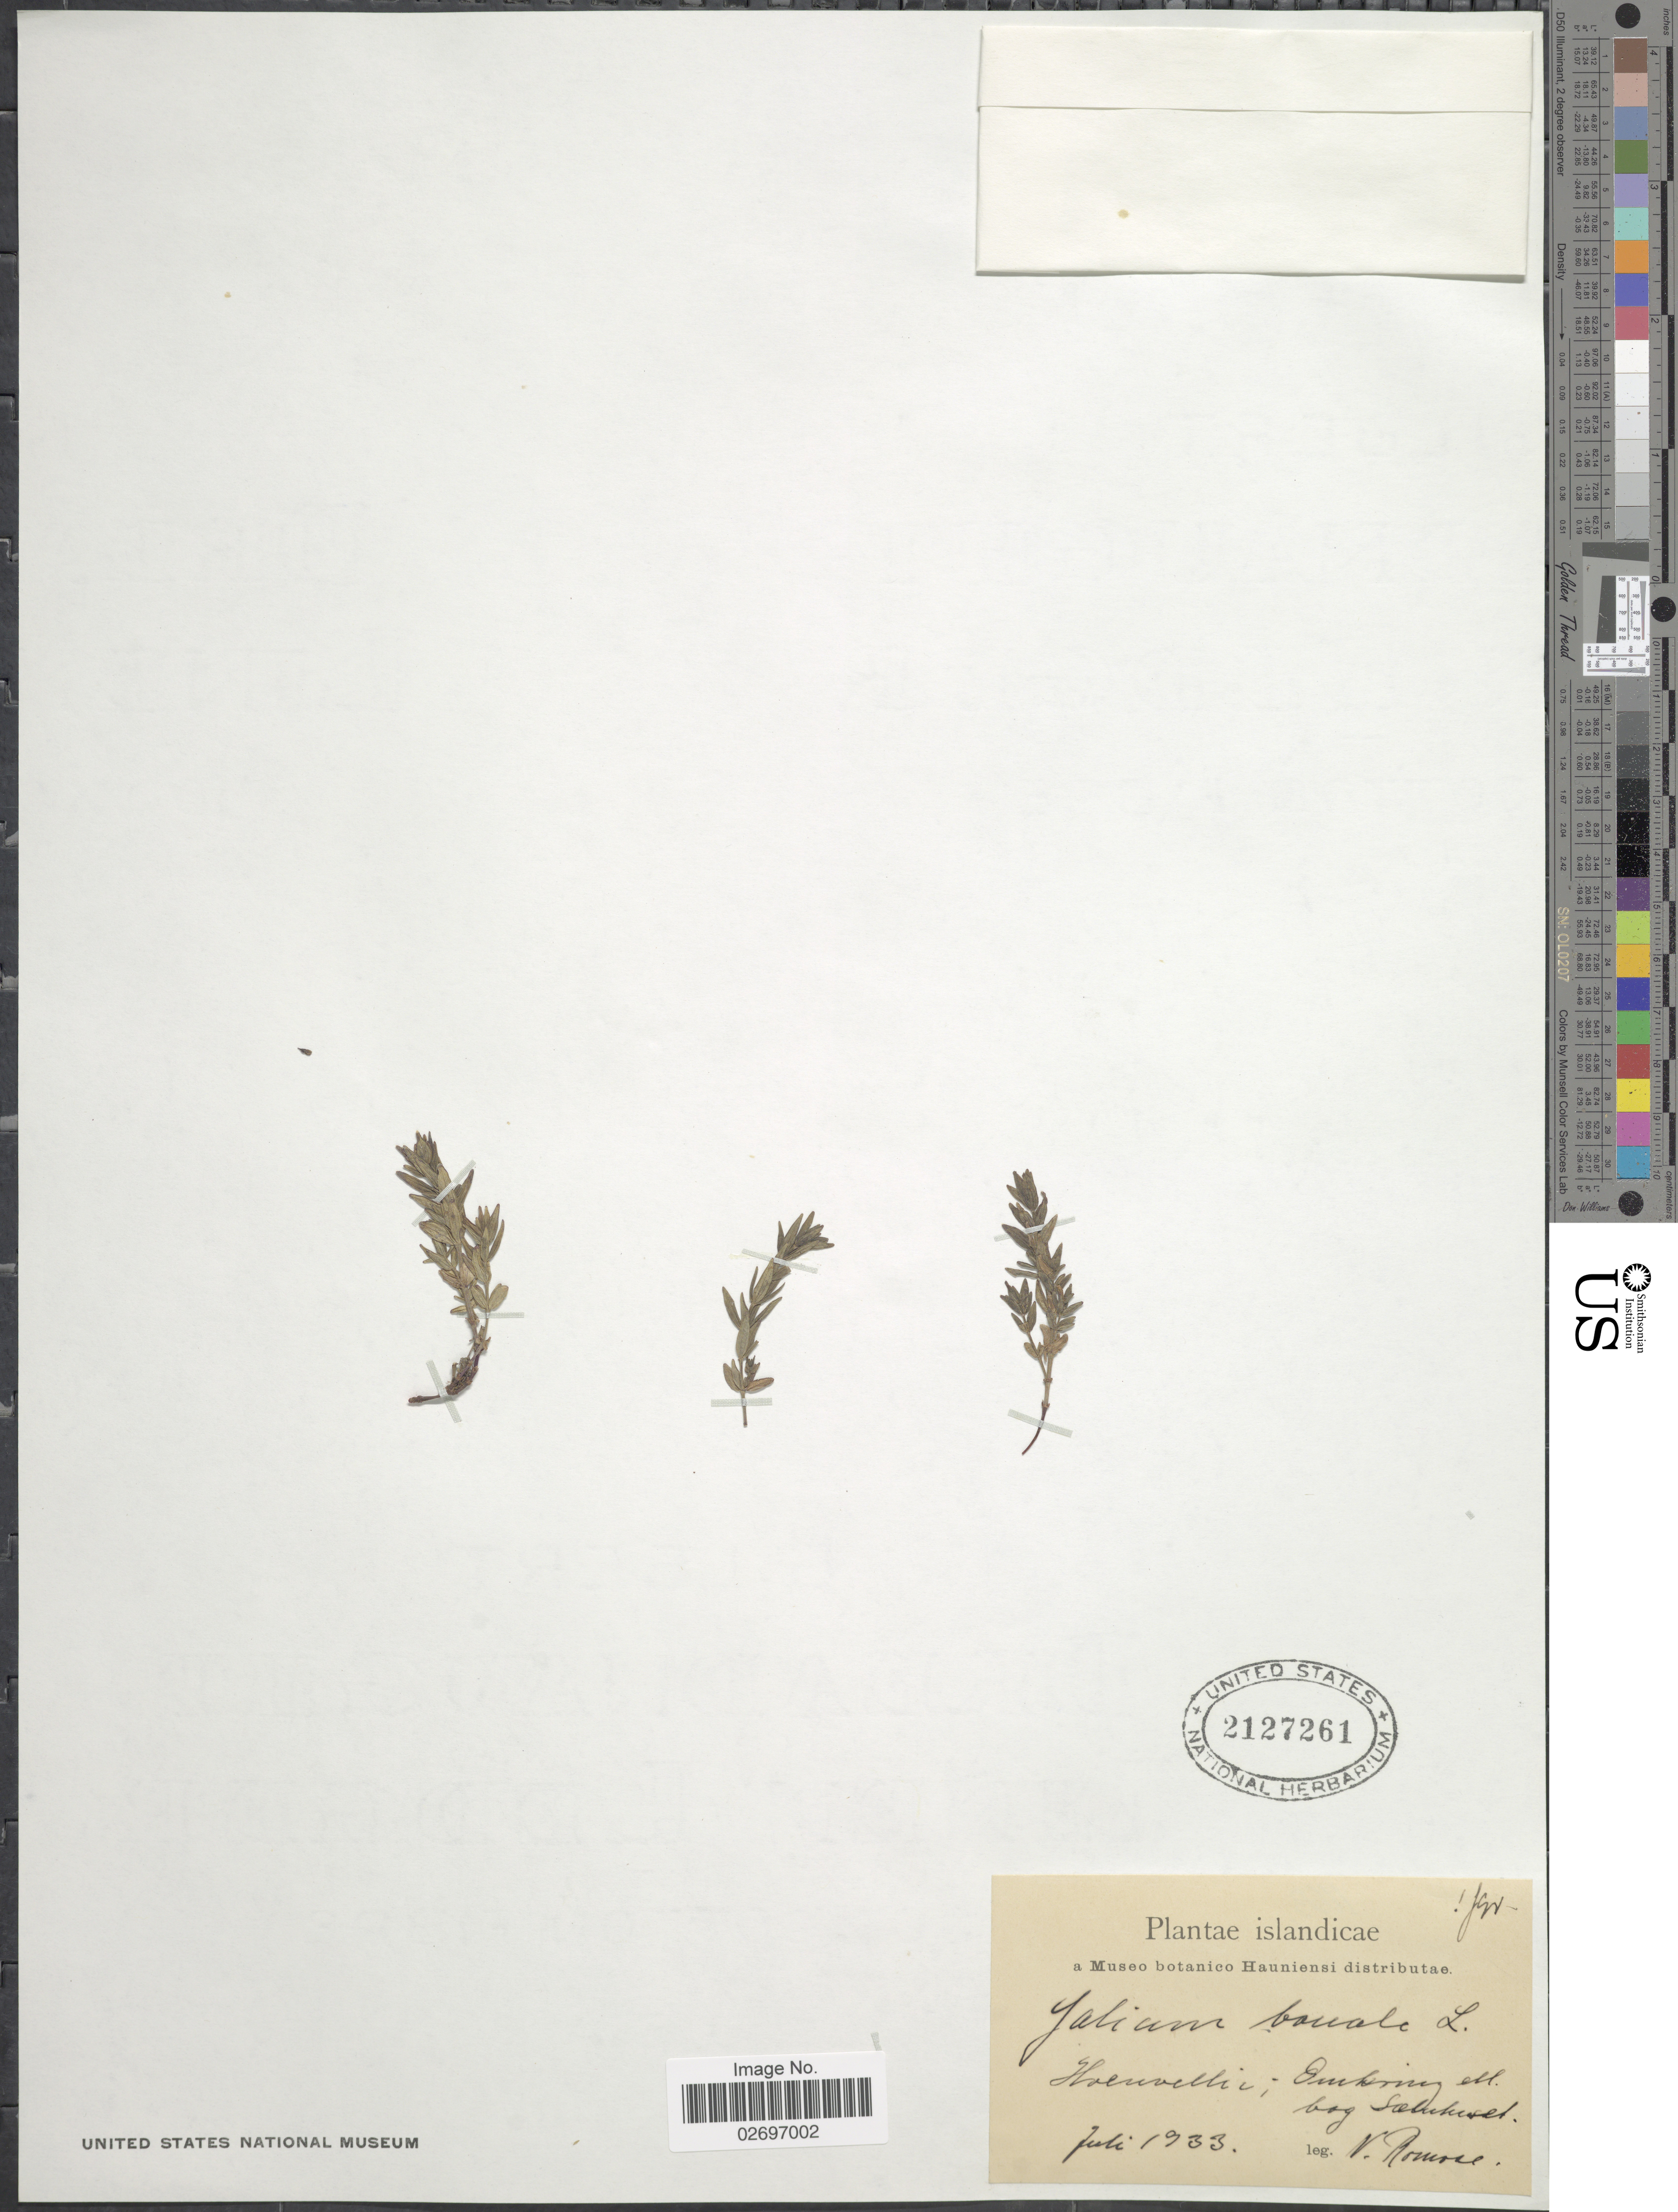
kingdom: Plantae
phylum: Tracheophyta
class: Magnoliopsida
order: Gentianales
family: Rubiaceae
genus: Galium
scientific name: Galium boreale L.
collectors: V. Romose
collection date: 1933-07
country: Iceland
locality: Islandicae, Hoenvelli, Omkring ell bog, Saeluhuset [interpreted]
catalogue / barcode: US 2127261